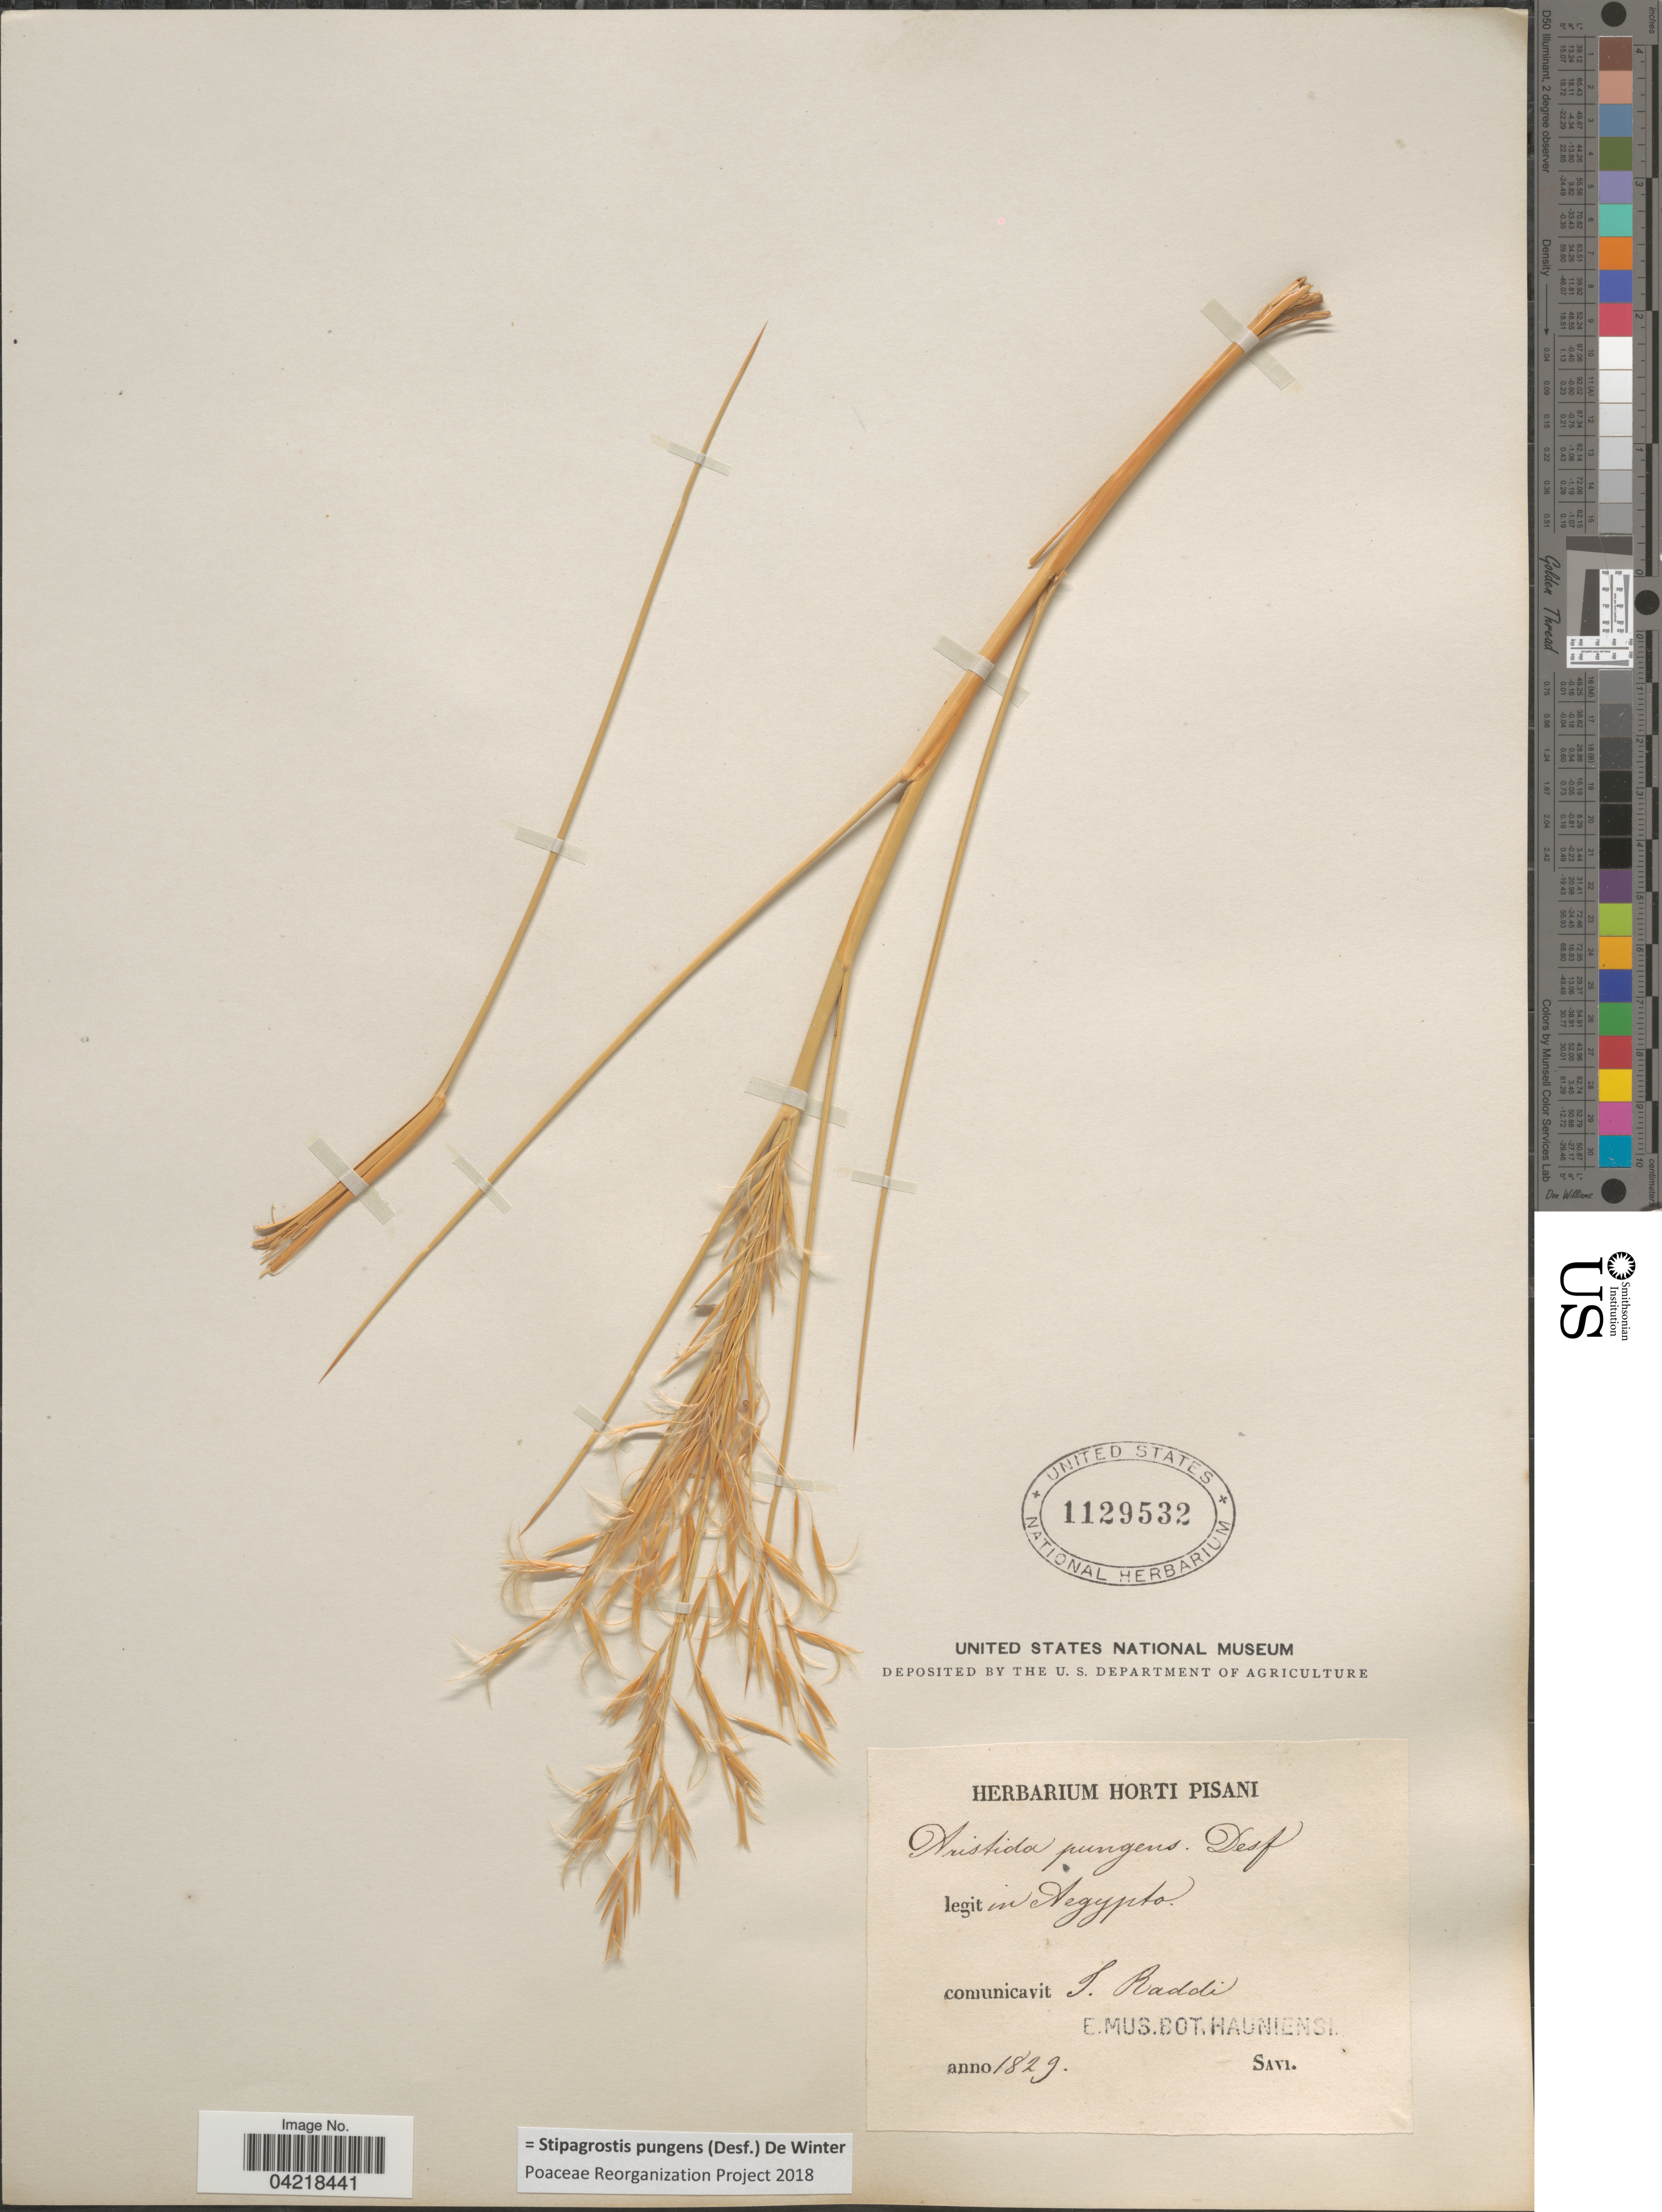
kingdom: Plantae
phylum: Tracheophyta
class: Liliopsida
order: Poales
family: Poaceae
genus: Stipagrostis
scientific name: Stipagrostis pungens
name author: (Desf.) De Winter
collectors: G. Savi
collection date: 1829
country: Egypt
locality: In Aegypto.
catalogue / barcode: US 1129532